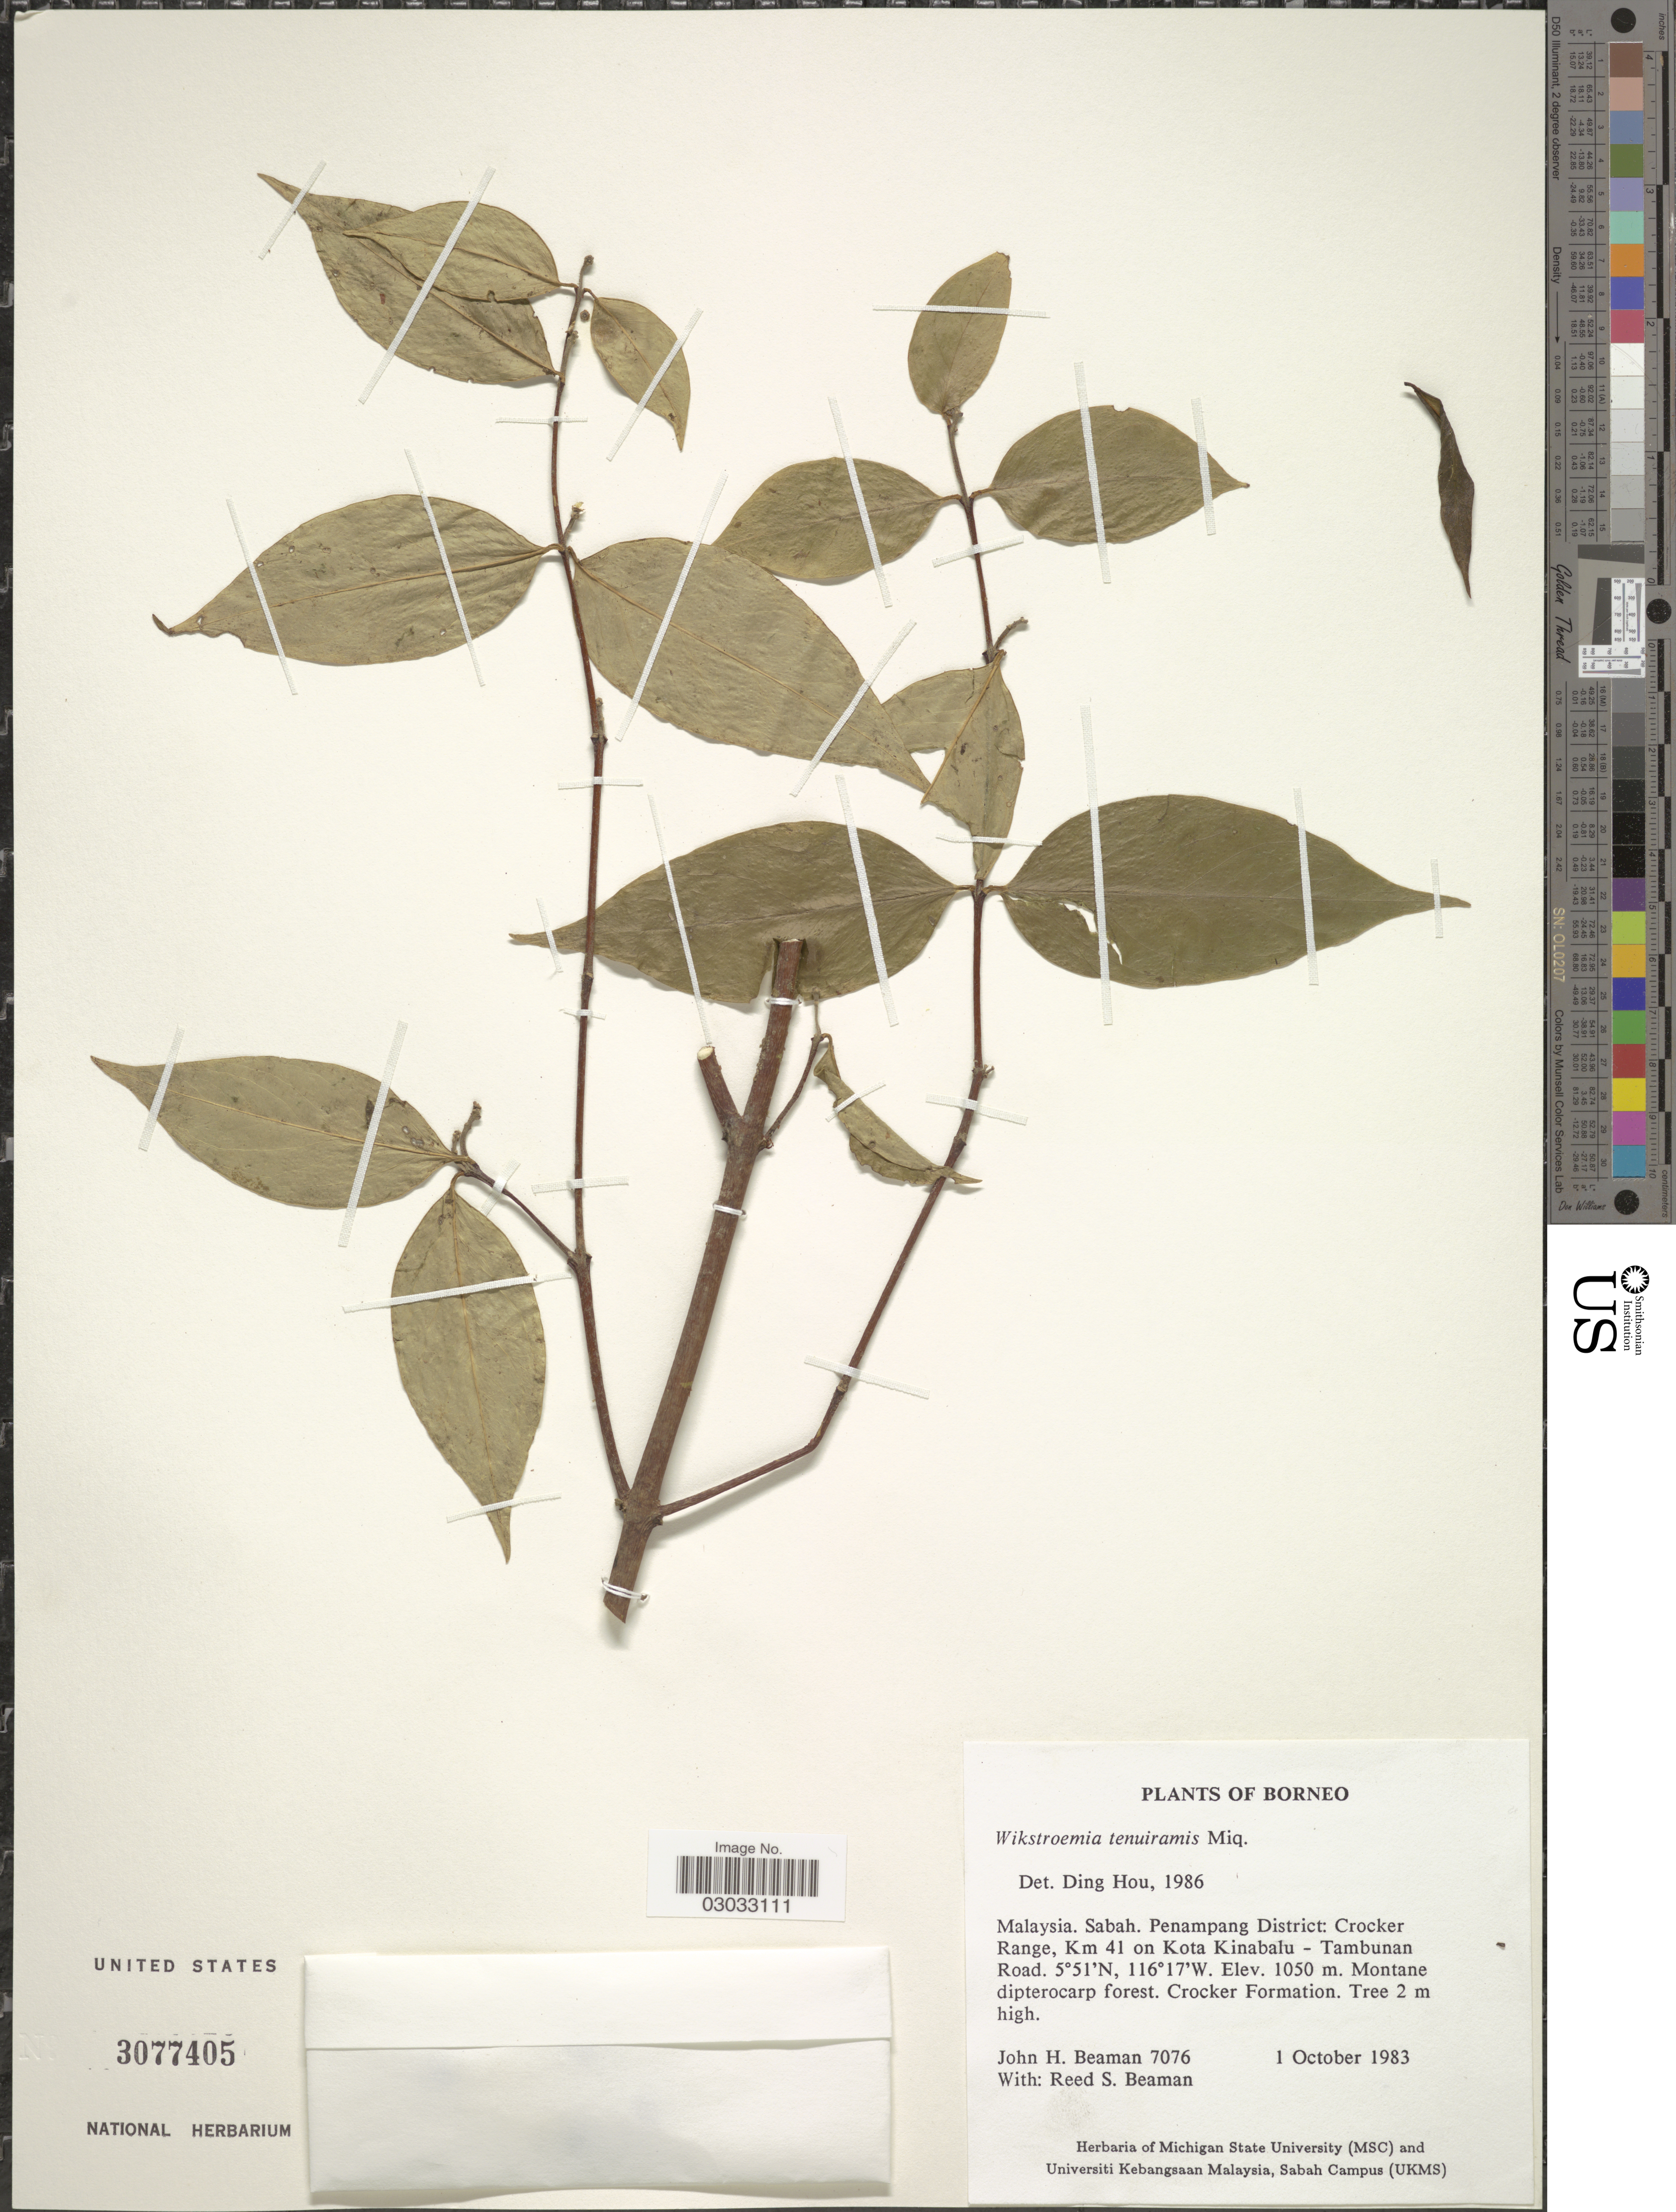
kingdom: Plantae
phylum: Tracheophyta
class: Magnoliopsida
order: Malvales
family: Thymelaeaceae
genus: Wikstroemia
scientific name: Wikstroemia tenuiramis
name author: Miq.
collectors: J. H. Beaman & R. S. Beaman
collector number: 7076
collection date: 1983-10-01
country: Malaysia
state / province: Sabah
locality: Borneo, Penampang District: Crocker Range, Km 41 on Kota Kinabalu-Tambunan Road.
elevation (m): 1050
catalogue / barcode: US 3077405